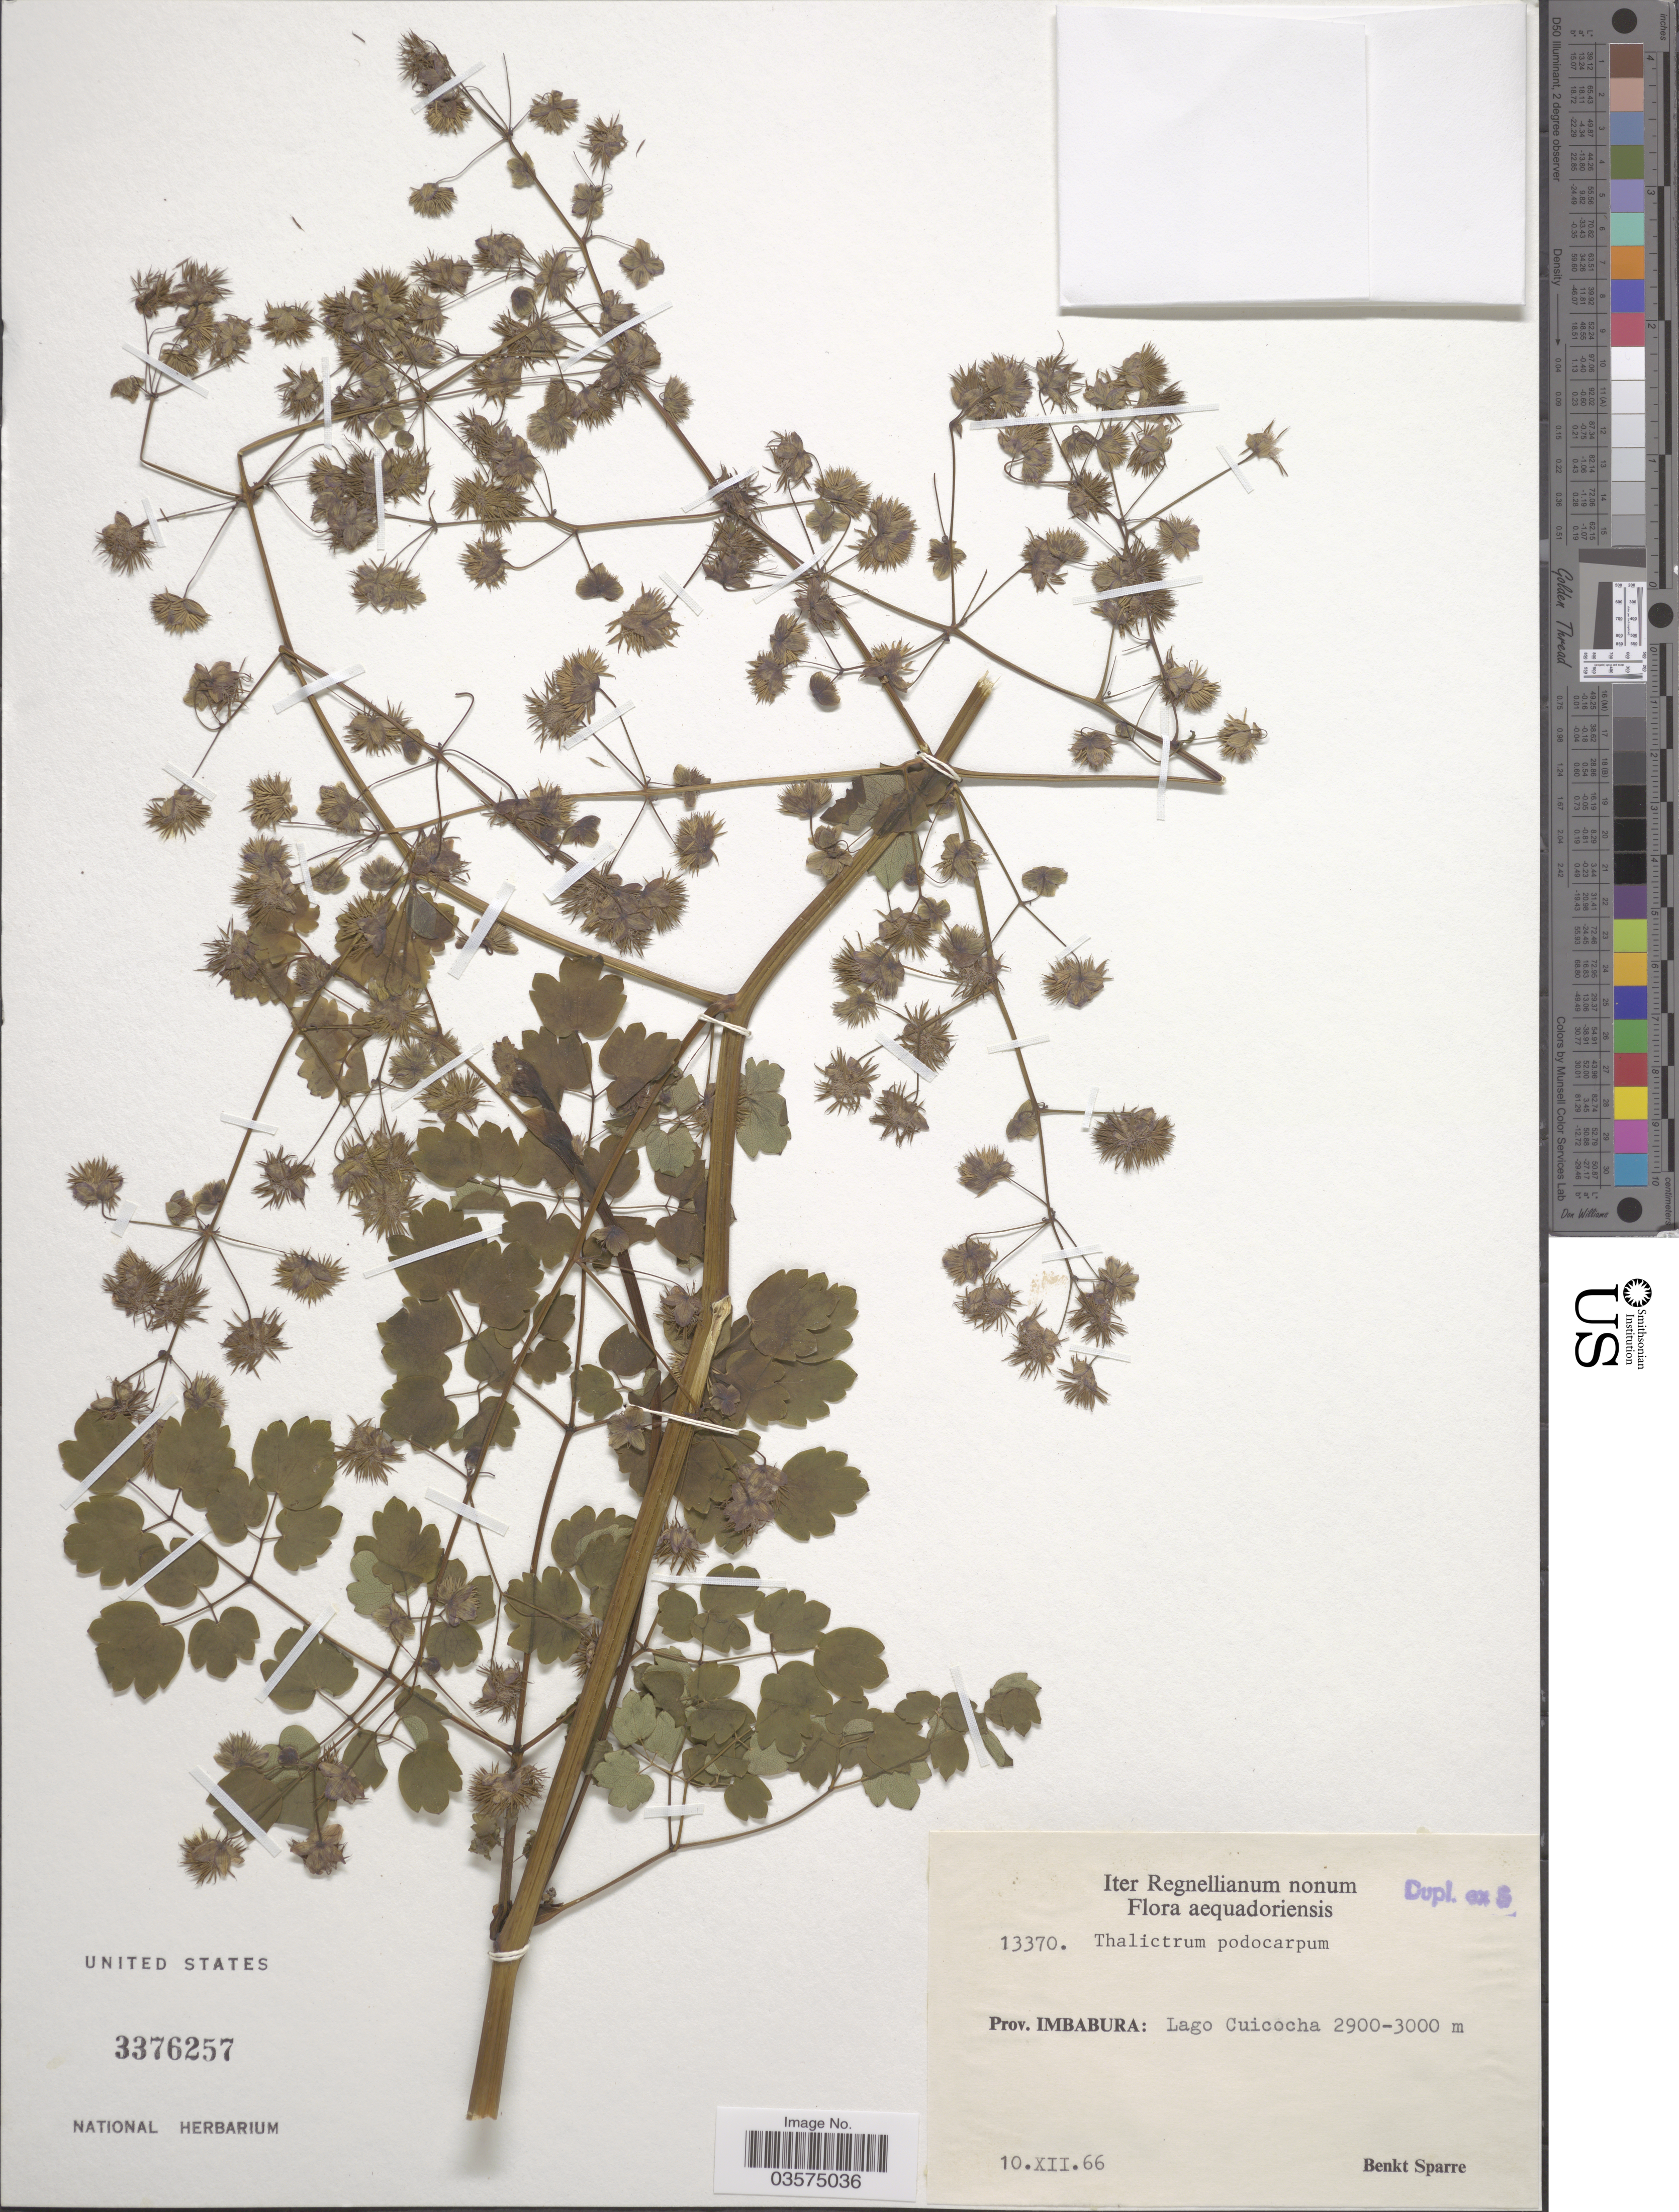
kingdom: Plantae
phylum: Tracheophyta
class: Magnoliopsida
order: Ranunculales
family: Ranunculaceae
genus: Thalictrum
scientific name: Thalictrum podocarpum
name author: Kunth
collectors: B. Sparre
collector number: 13370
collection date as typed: Transcribed d/m/y: 10/12/66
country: Ecuador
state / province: Imbabura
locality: Aequadoriensis. Lago Cuicocha.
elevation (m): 2900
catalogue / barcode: US 3376257